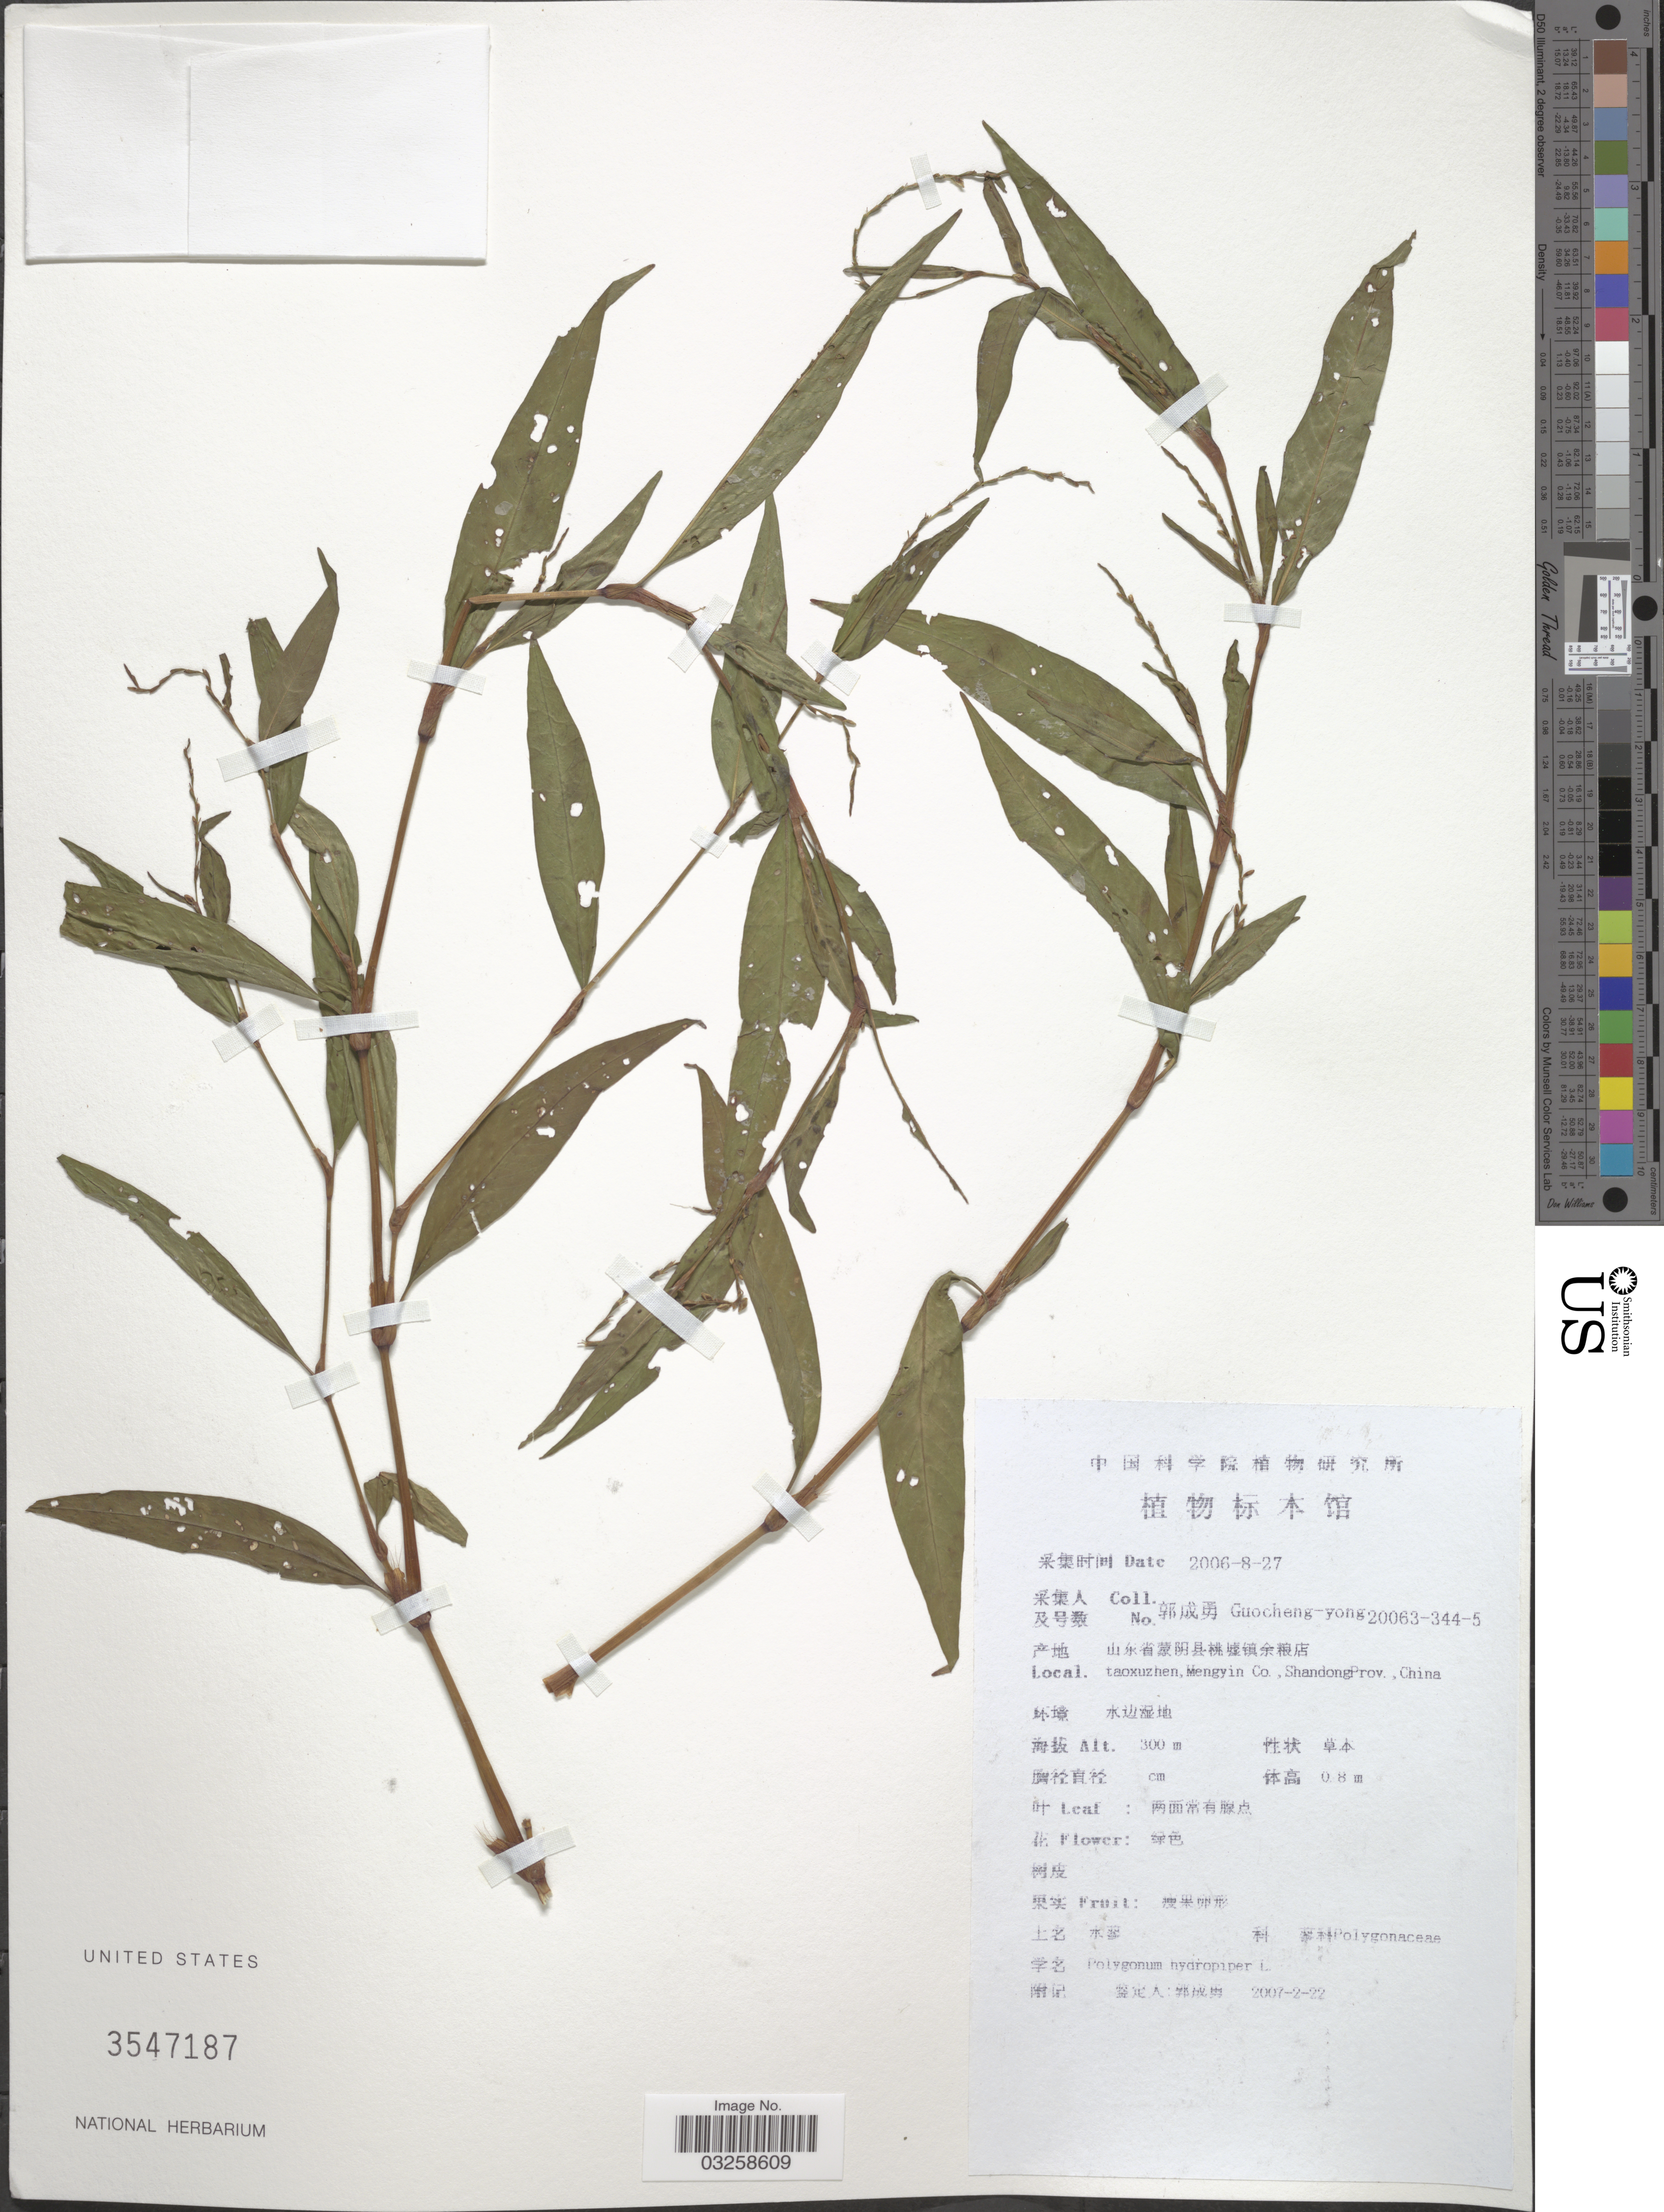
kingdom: Plantae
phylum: Tracheophyta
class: Magnoliopsida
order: Caryophyllales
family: Polygonaceae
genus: Polygonum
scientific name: Polygonum hydropiper var. hydropiper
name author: L.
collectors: Guo cheng-yong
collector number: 20063-344-5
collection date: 2006-08-27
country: China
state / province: Shandong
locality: Taoxuzhen, Mengyin Co., Shandong Prov.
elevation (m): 300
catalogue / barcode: US 3547187